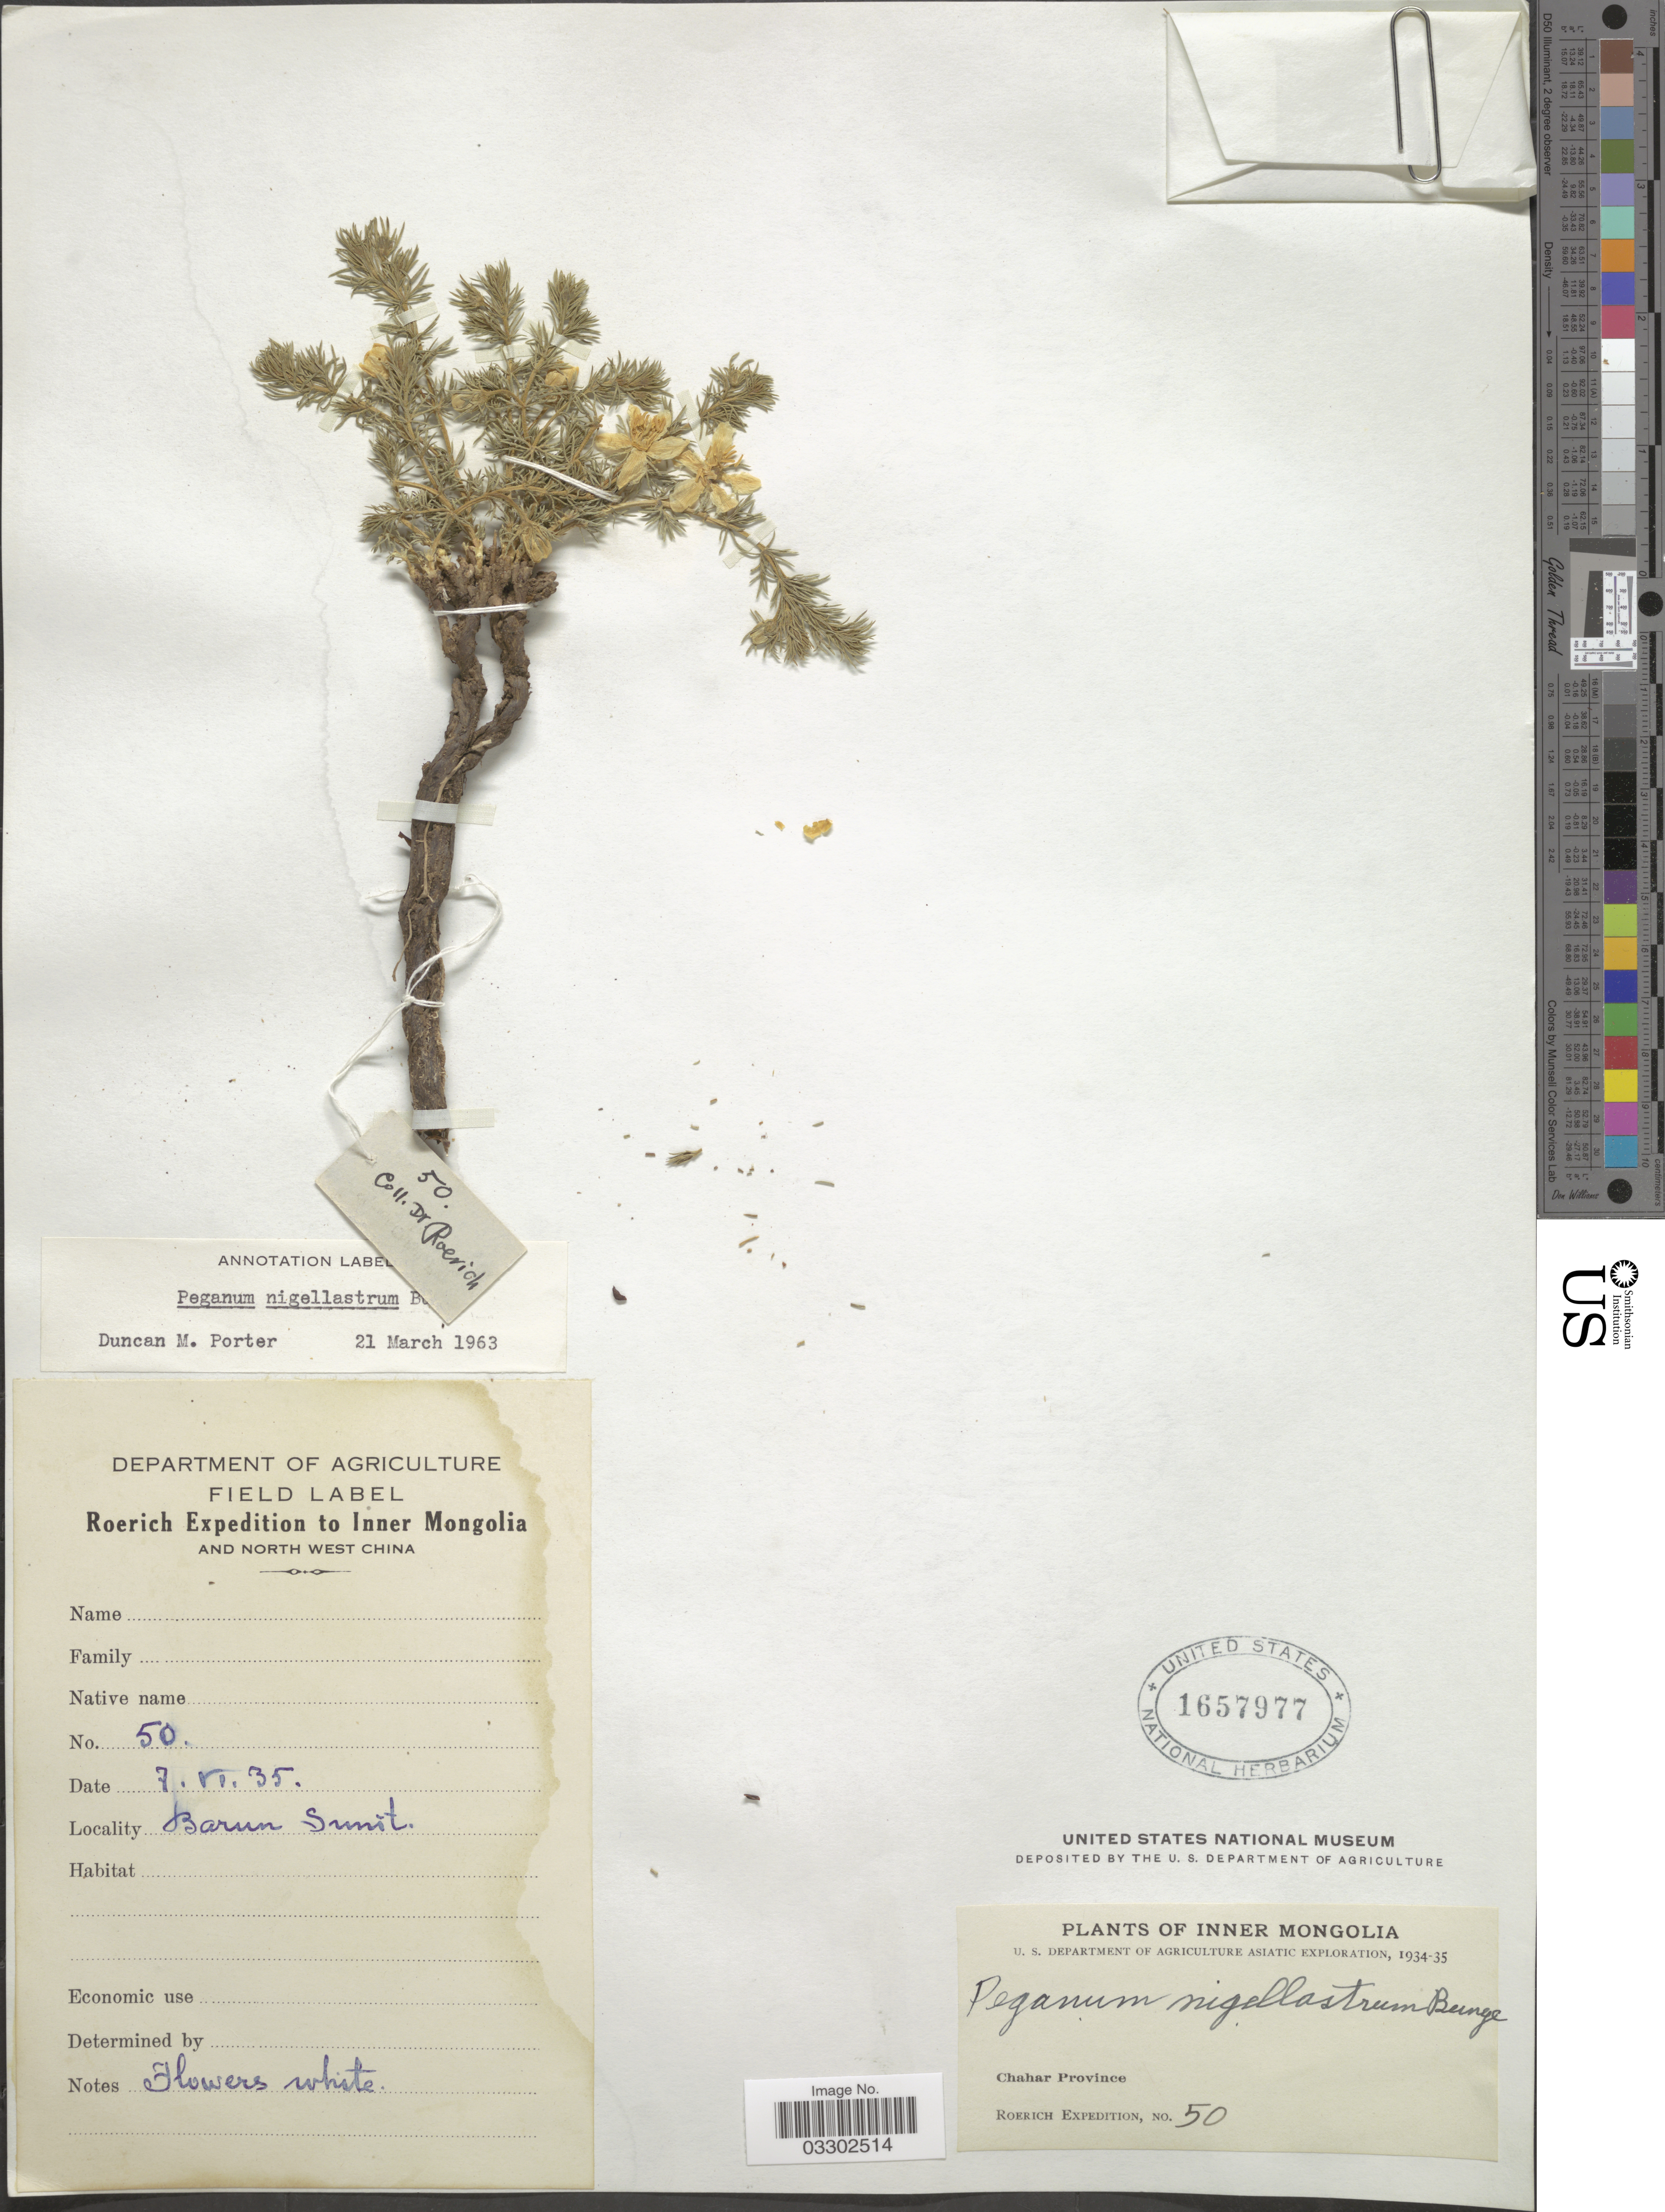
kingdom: Plantae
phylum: Tracheophyta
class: Magnoliopsida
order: Sapindales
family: Tetradiclidaceae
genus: Peganum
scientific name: Peganum nigellastrum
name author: Bunge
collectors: Roerich Expedition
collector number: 50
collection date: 1935-06-07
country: China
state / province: Nei Monggol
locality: Inner Mongolia and North West China. Barun Sunit. Chahar Province.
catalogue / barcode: US 1657977